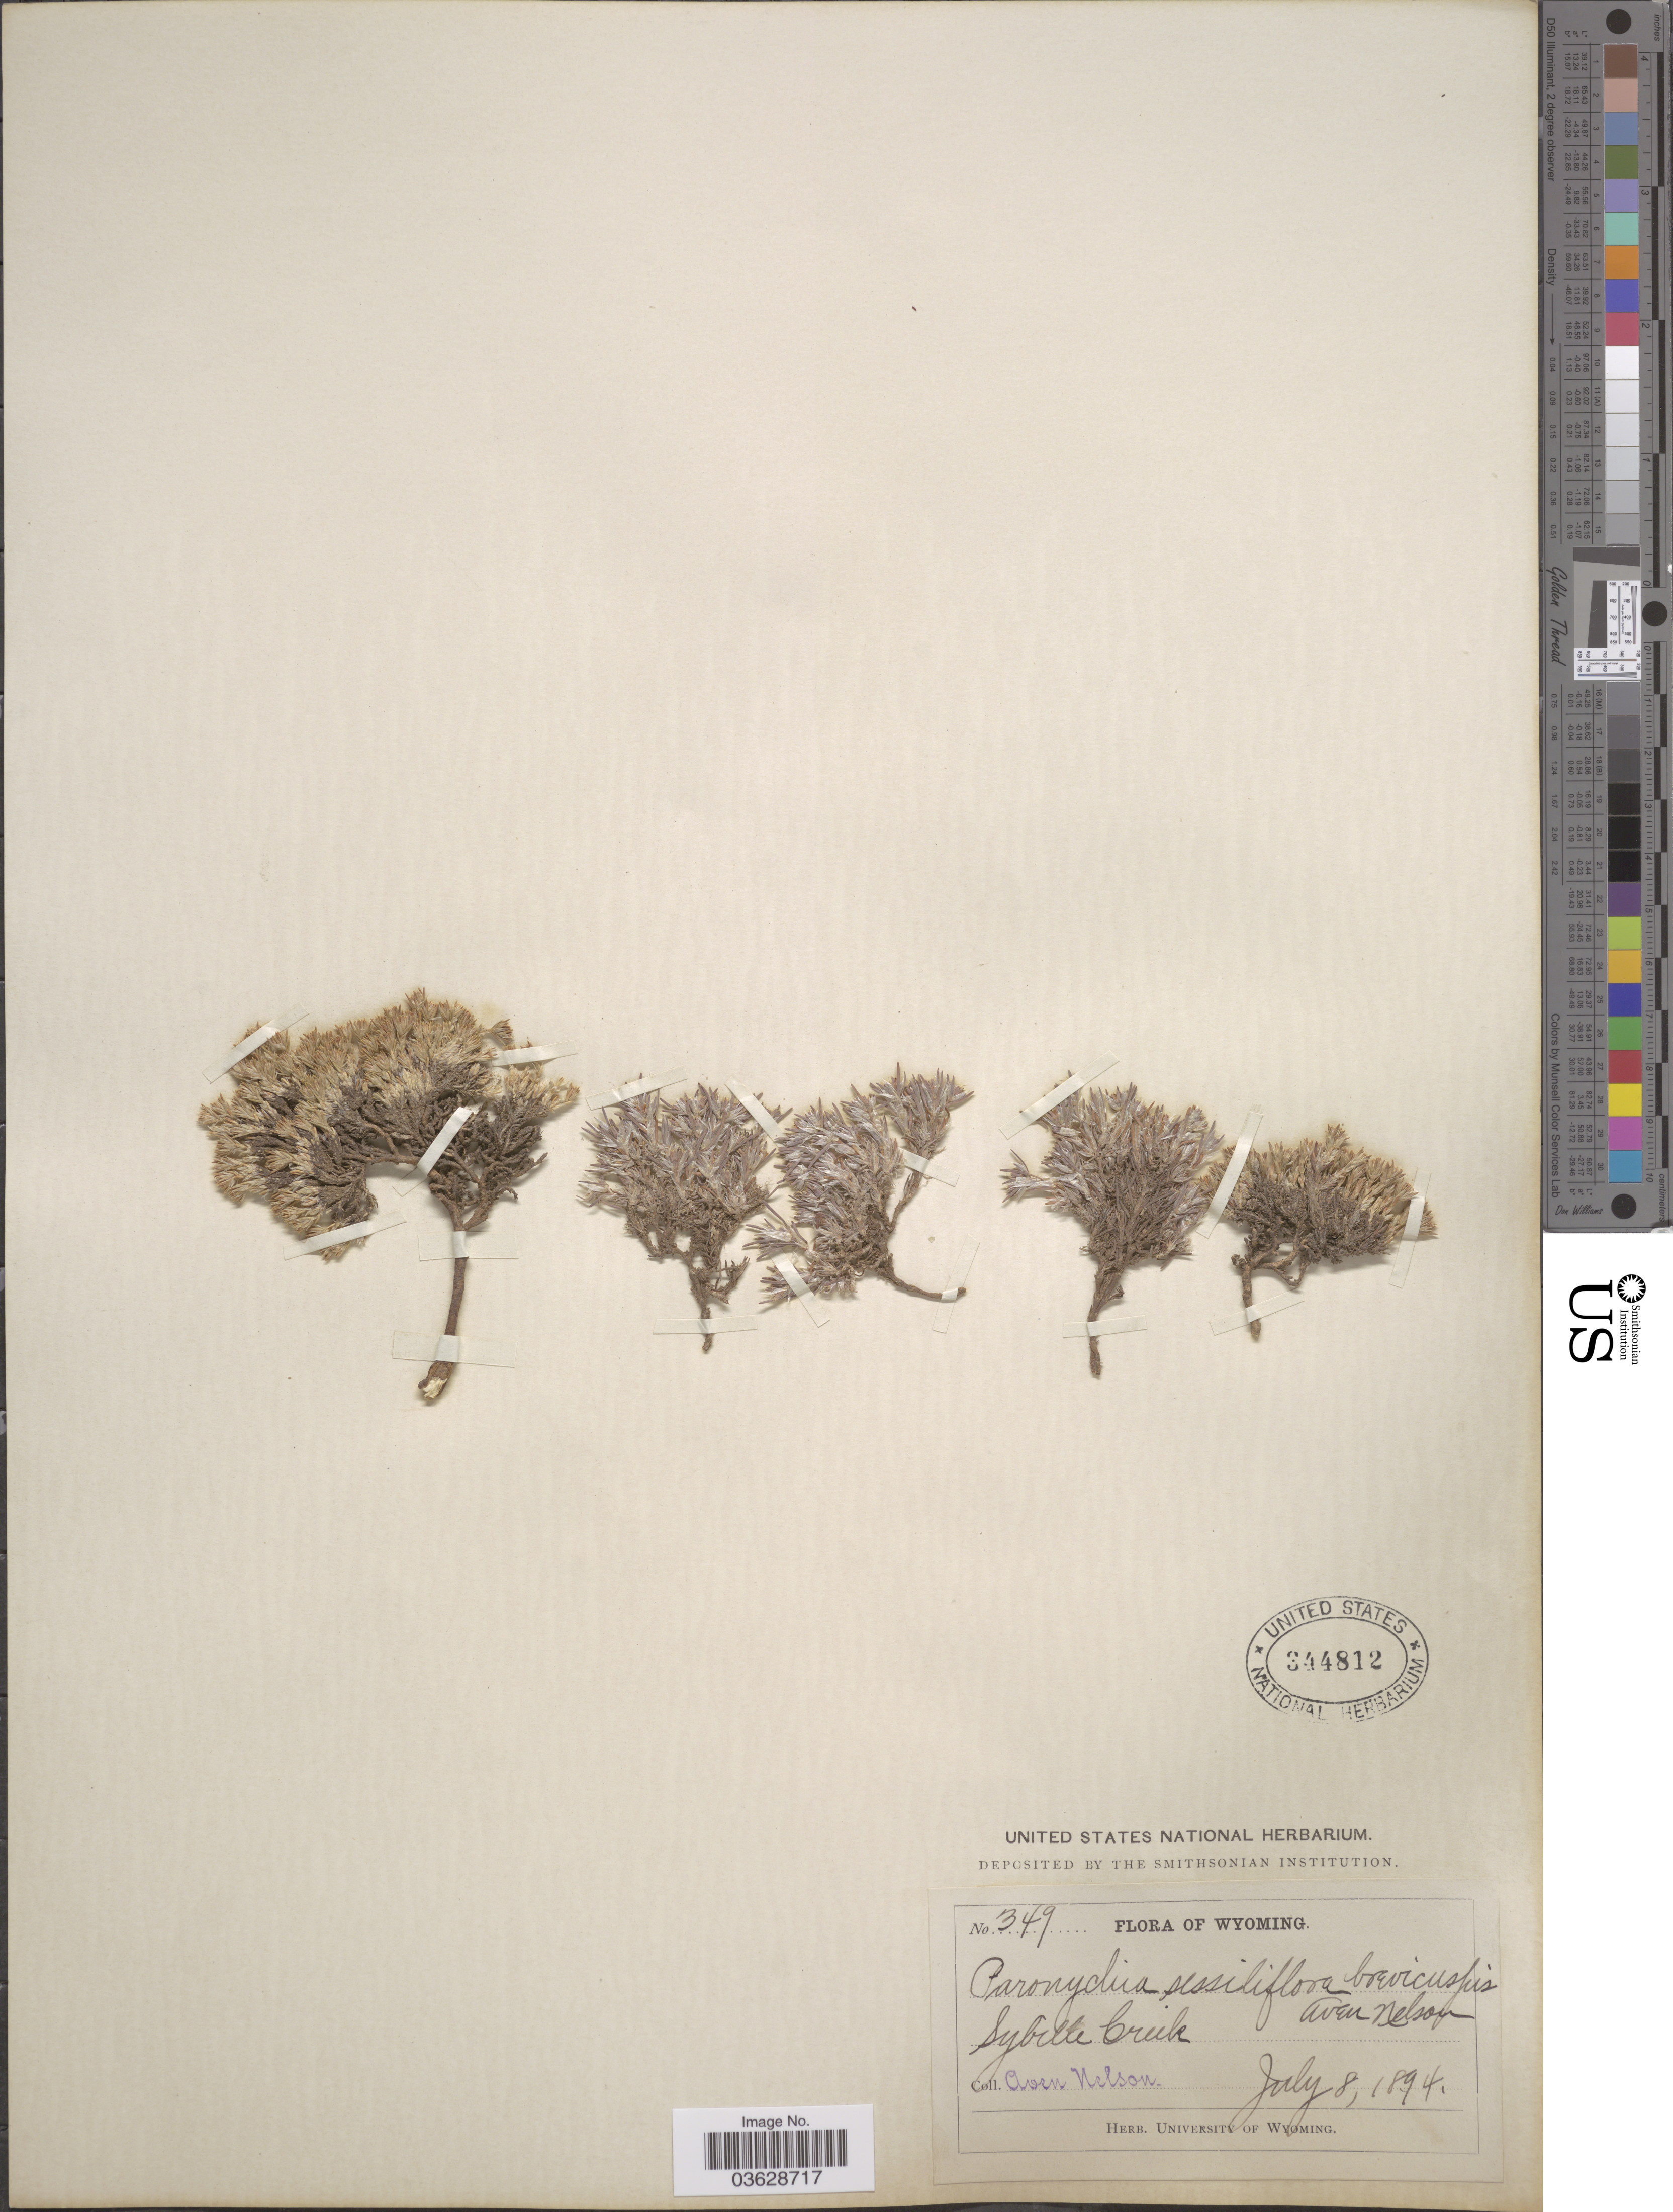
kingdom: Plantae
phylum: Tracheophyta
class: Magnoliopsida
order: Caryophyllales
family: Caryophyllaceae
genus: Paronychia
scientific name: Paronychia sessiliflora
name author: Nutt.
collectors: A. Nelson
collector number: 349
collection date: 1894-07-08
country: United States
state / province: Wyoming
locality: Sybille Creek.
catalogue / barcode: US 344812